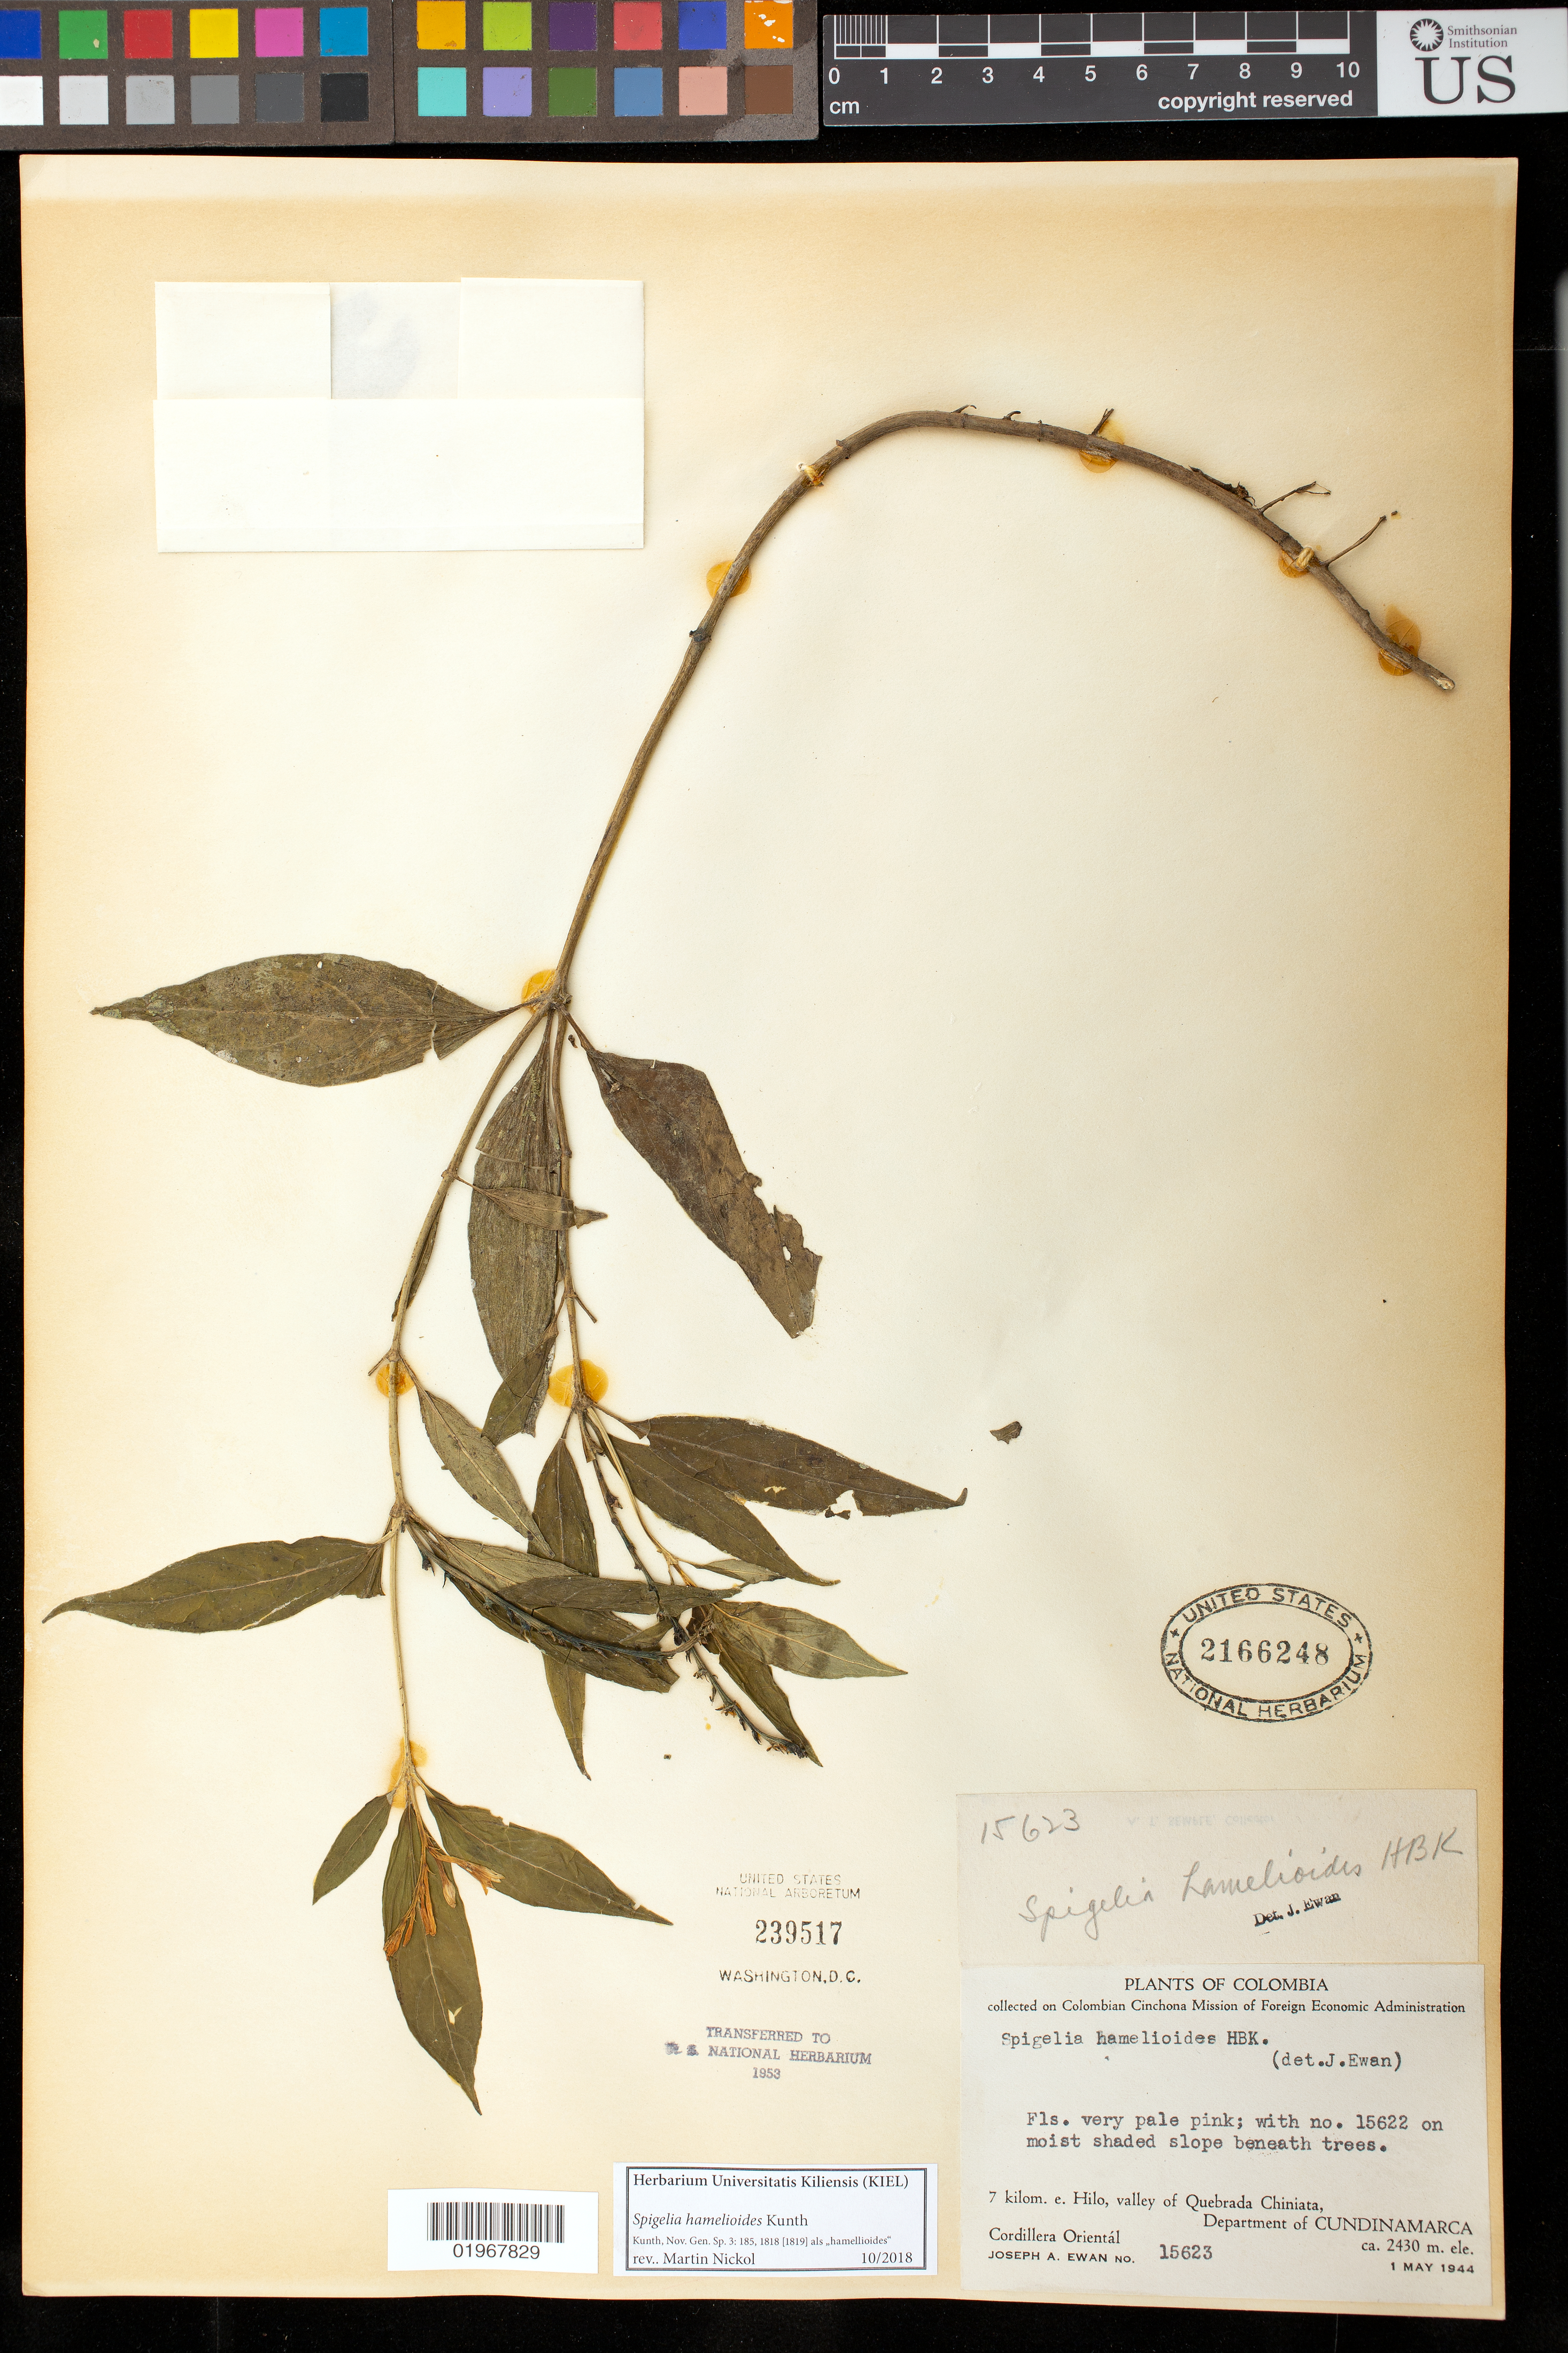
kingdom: Plantae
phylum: Tracheophyta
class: Magnoliopsida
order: Gentianales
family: Loganiaceae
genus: Spigelia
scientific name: Spigelia hamelioides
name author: Kunth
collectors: J. A. Ewan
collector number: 15623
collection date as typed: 01 May 1944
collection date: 1944-05-01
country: Colombia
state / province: Cundinamarca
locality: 7 kilom. E. Hilo, valley of Quebrada Chiniata, Department of Cundinamarca.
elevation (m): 2430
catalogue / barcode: US 2166248